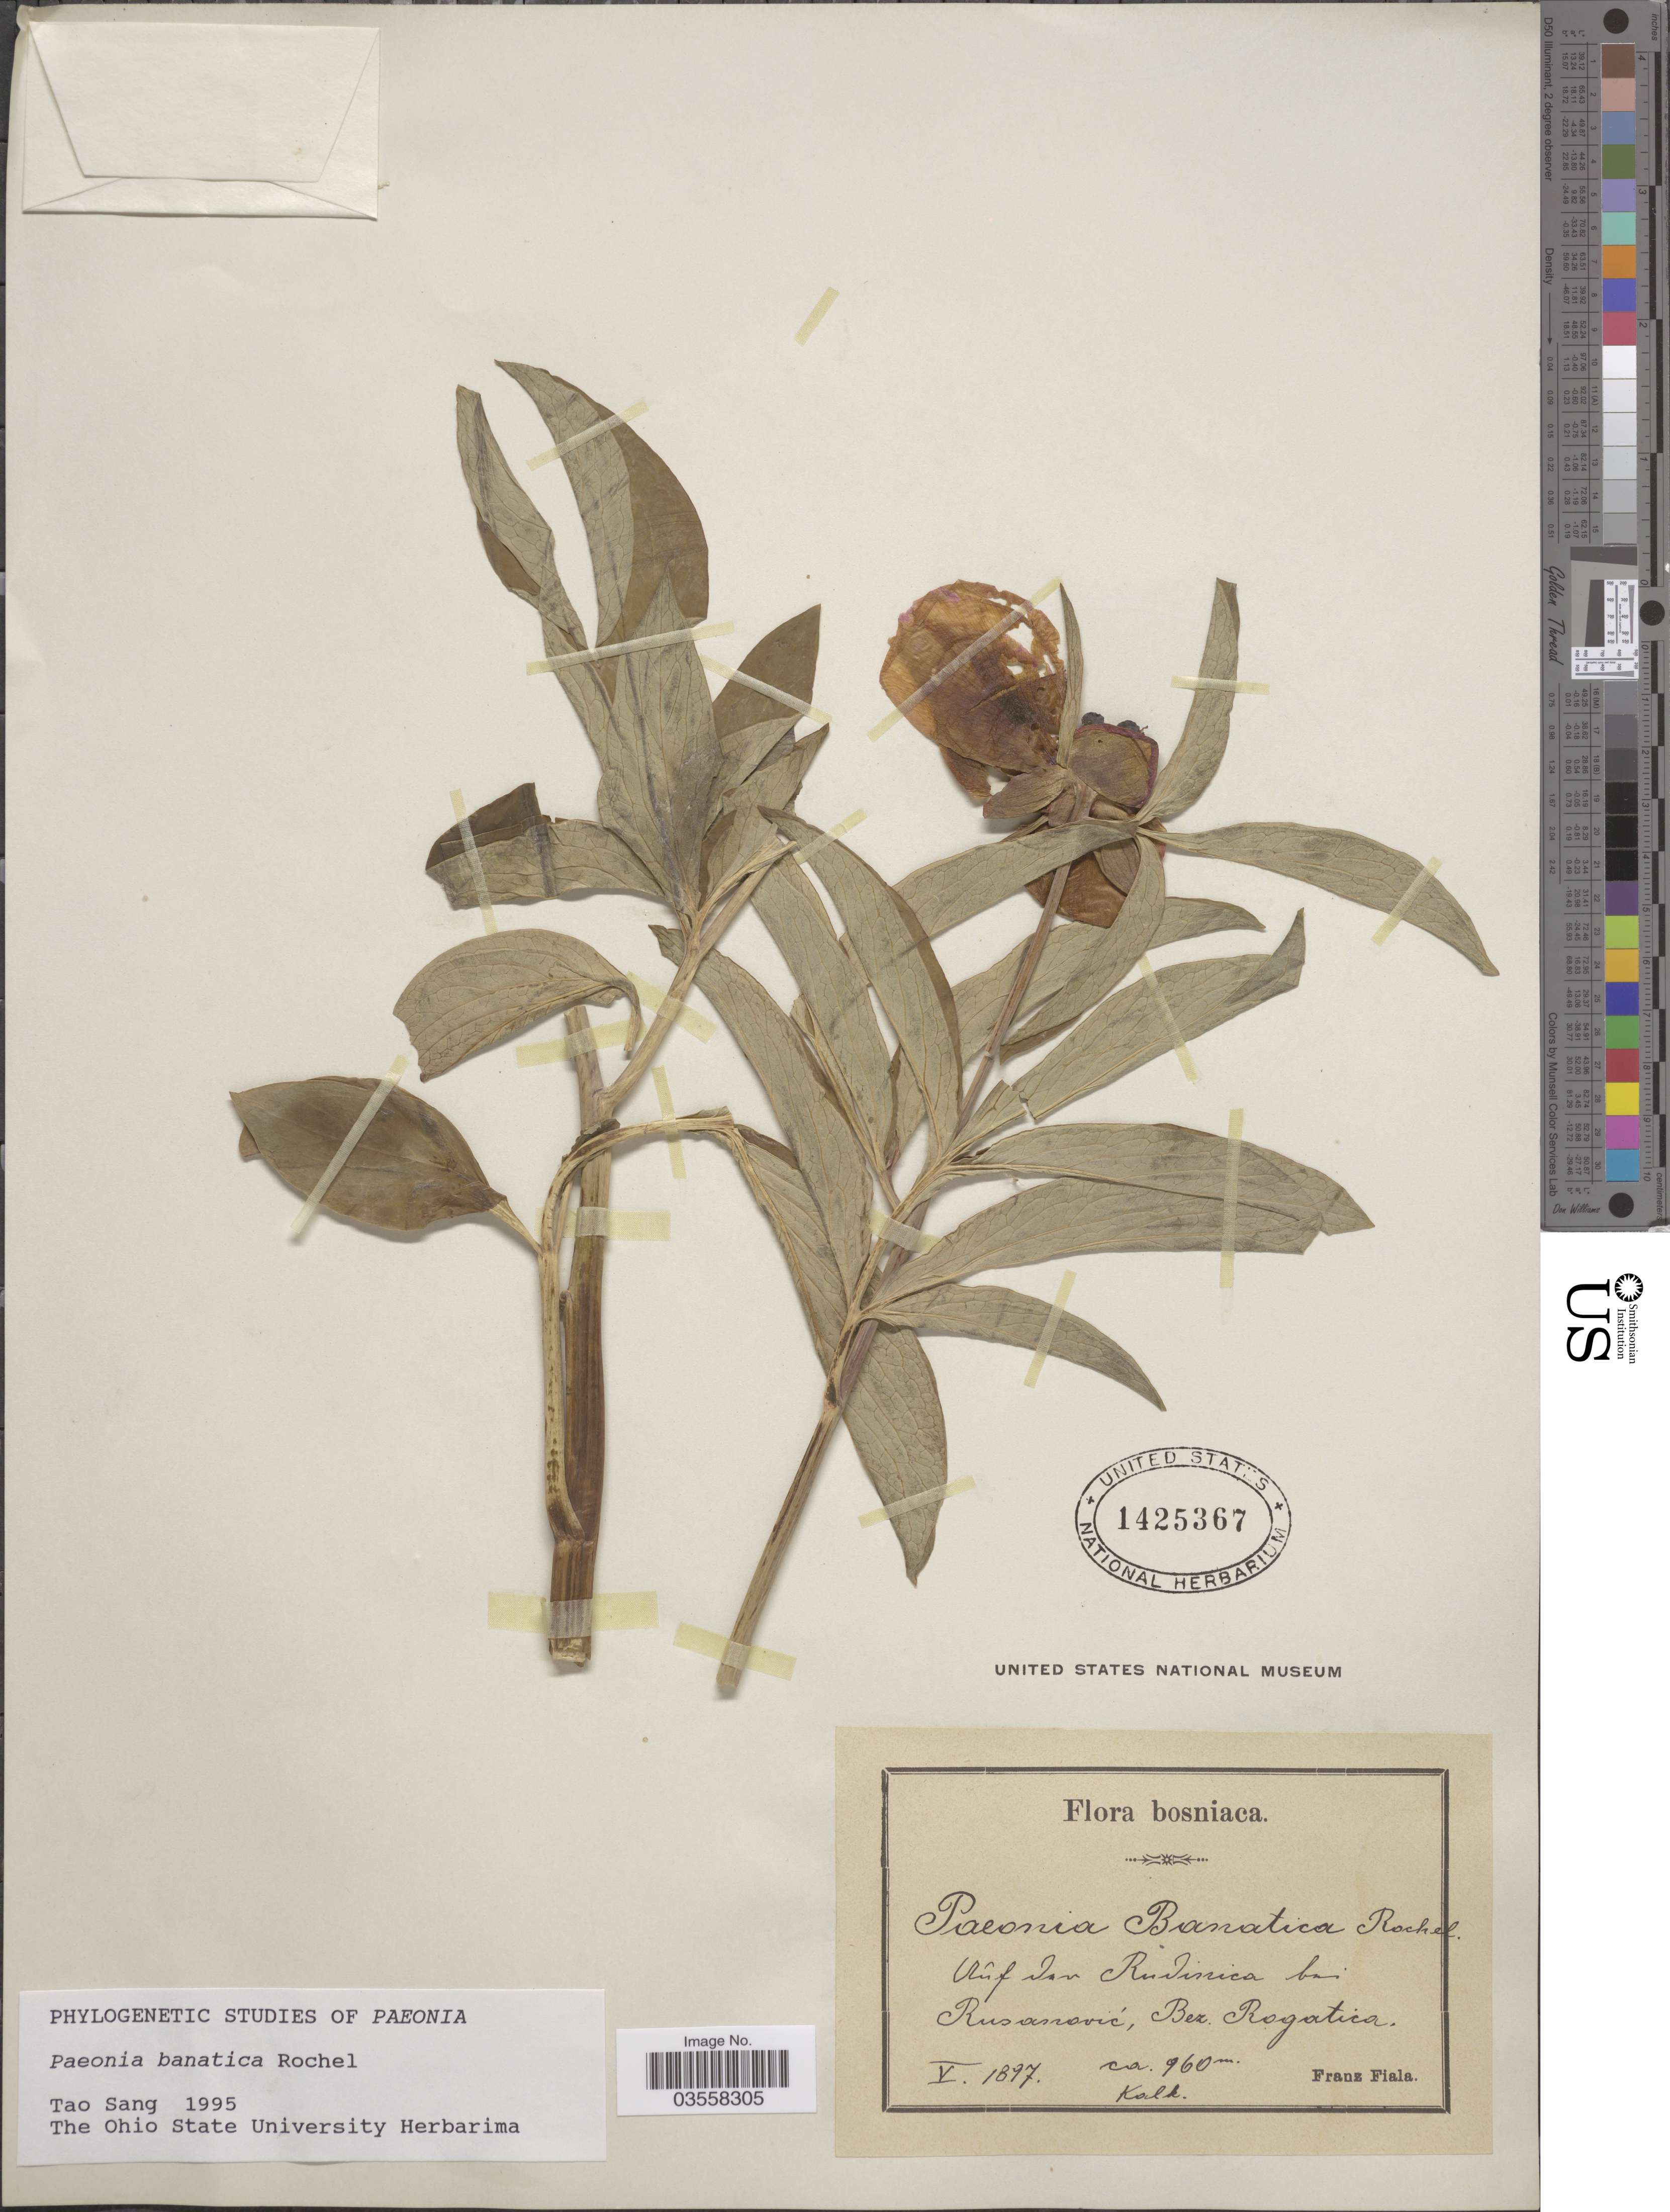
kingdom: Plantae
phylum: Tracheophyta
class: Magnoliopsida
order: Saxifragales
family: Paeoniaceae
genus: Paeonia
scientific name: Paeonia officinalis subsp. banatica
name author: (Rochel) Soó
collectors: F. Fiala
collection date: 1897-05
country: Bosnia and Herzegovina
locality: Bosniaca. Auf dav Rudinica bei Rusanovic, Bez. Rogatica.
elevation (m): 960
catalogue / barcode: US 1425367